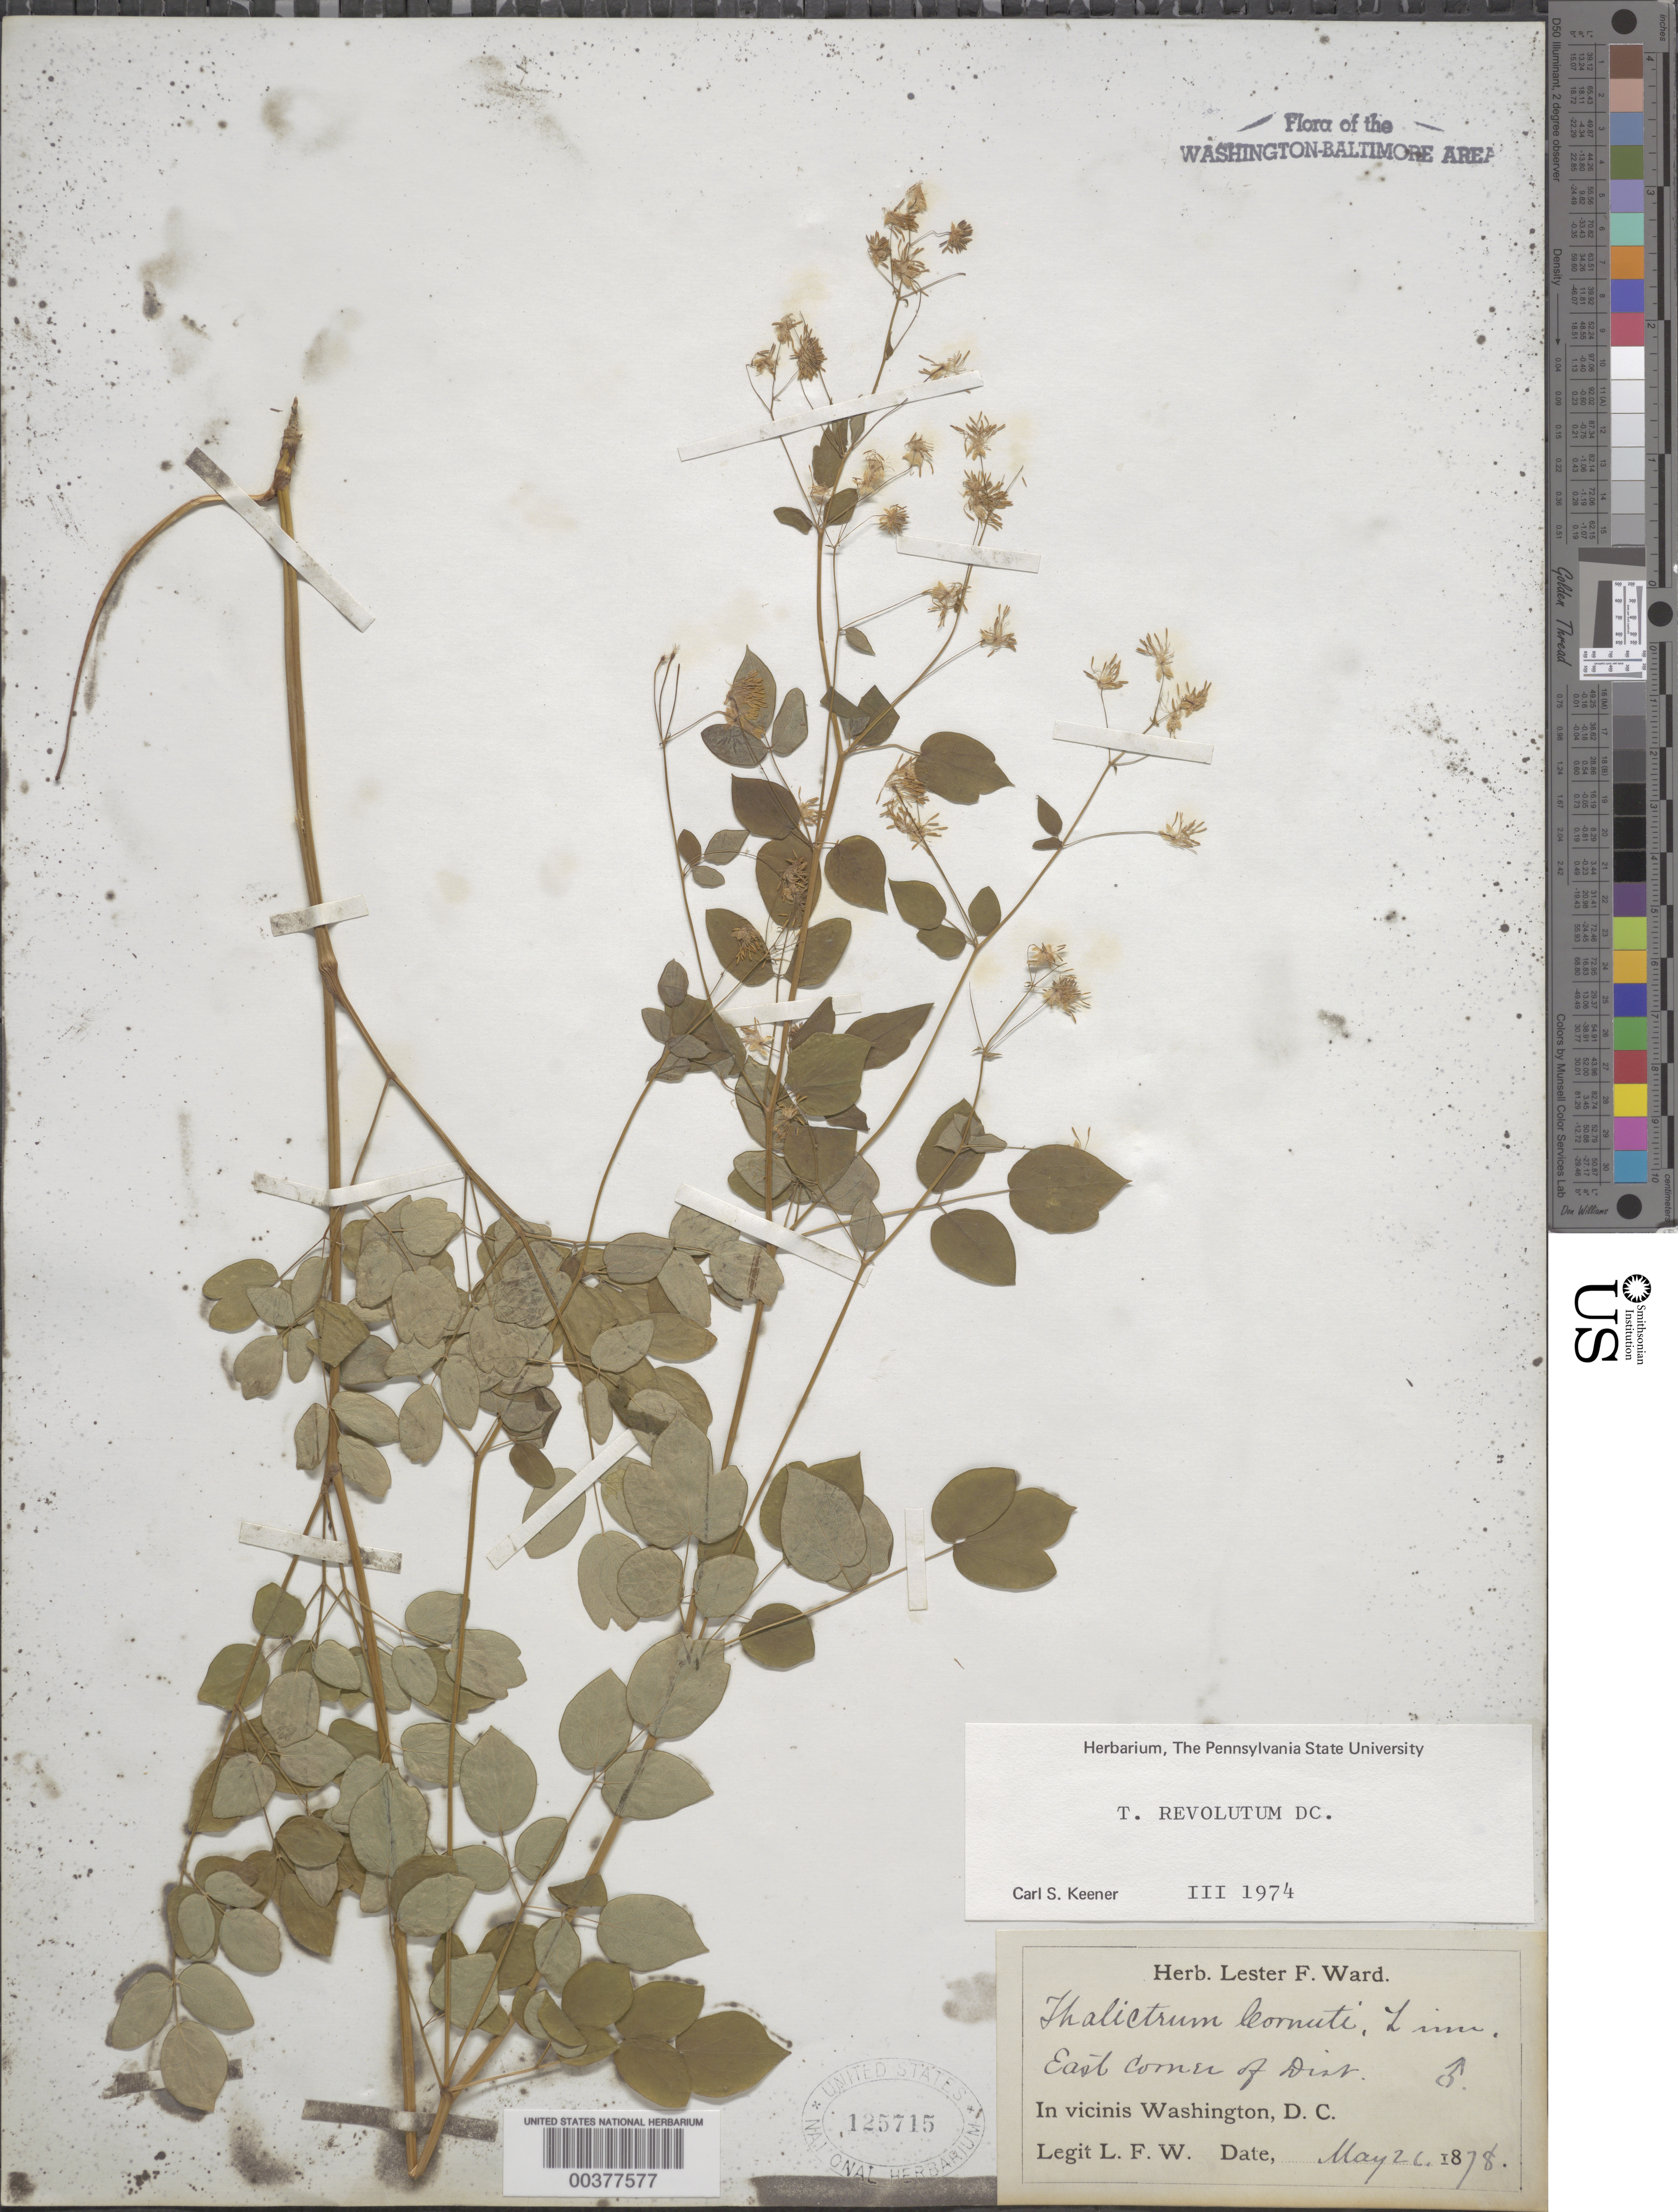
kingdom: Plantae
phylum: Tracheophyta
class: Magnoliopsida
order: Ranunculales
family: Ranunculaceae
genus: Thalictrum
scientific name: Thalictrum amphibolum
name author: Greene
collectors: L. F. Ward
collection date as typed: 26 May 1878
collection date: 1878-05-26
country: United States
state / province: District of Columbia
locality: East corner of District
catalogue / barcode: US 125715